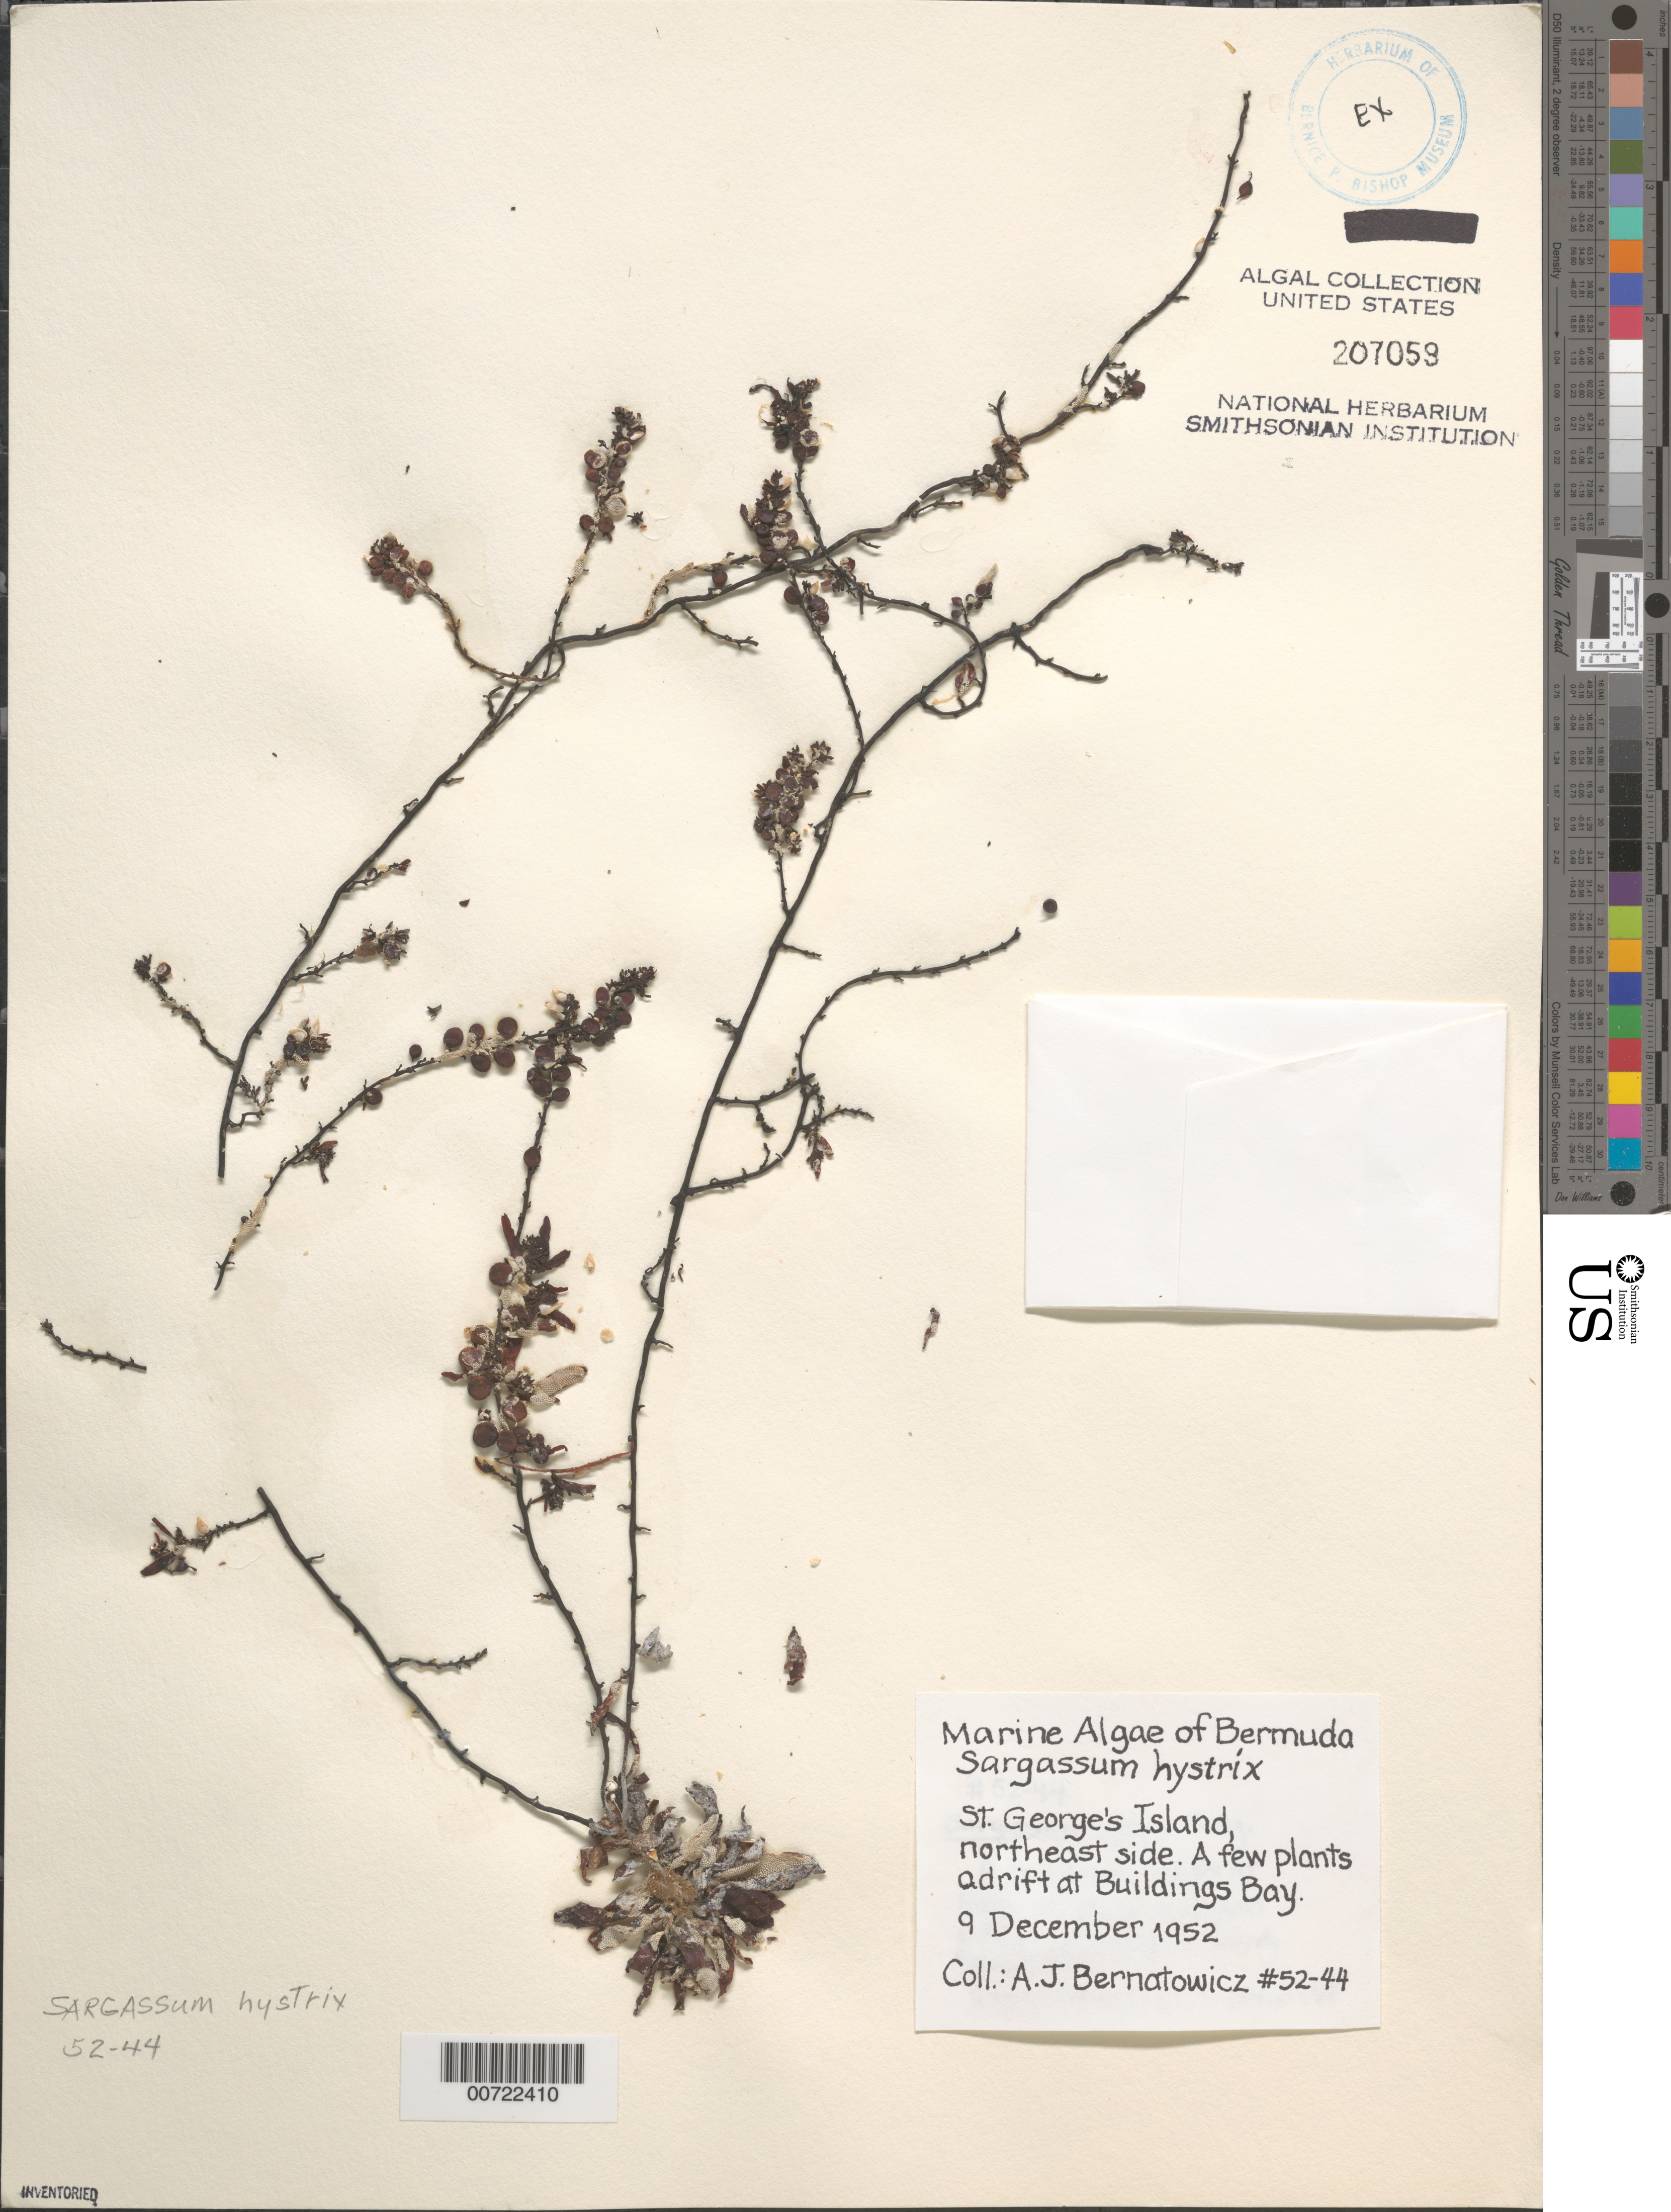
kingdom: Chromista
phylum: Ochrophyta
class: Phaeophyceae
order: Fucales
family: Sargassaceae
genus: Sargassum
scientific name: Sargassum hystrix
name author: J. Agardh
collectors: A. Bernatowicz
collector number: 52-44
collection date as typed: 09 Dec 1952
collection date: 1952-12-09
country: Bermuda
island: St. George's Island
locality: Buildings Bay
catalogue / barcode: US 207059